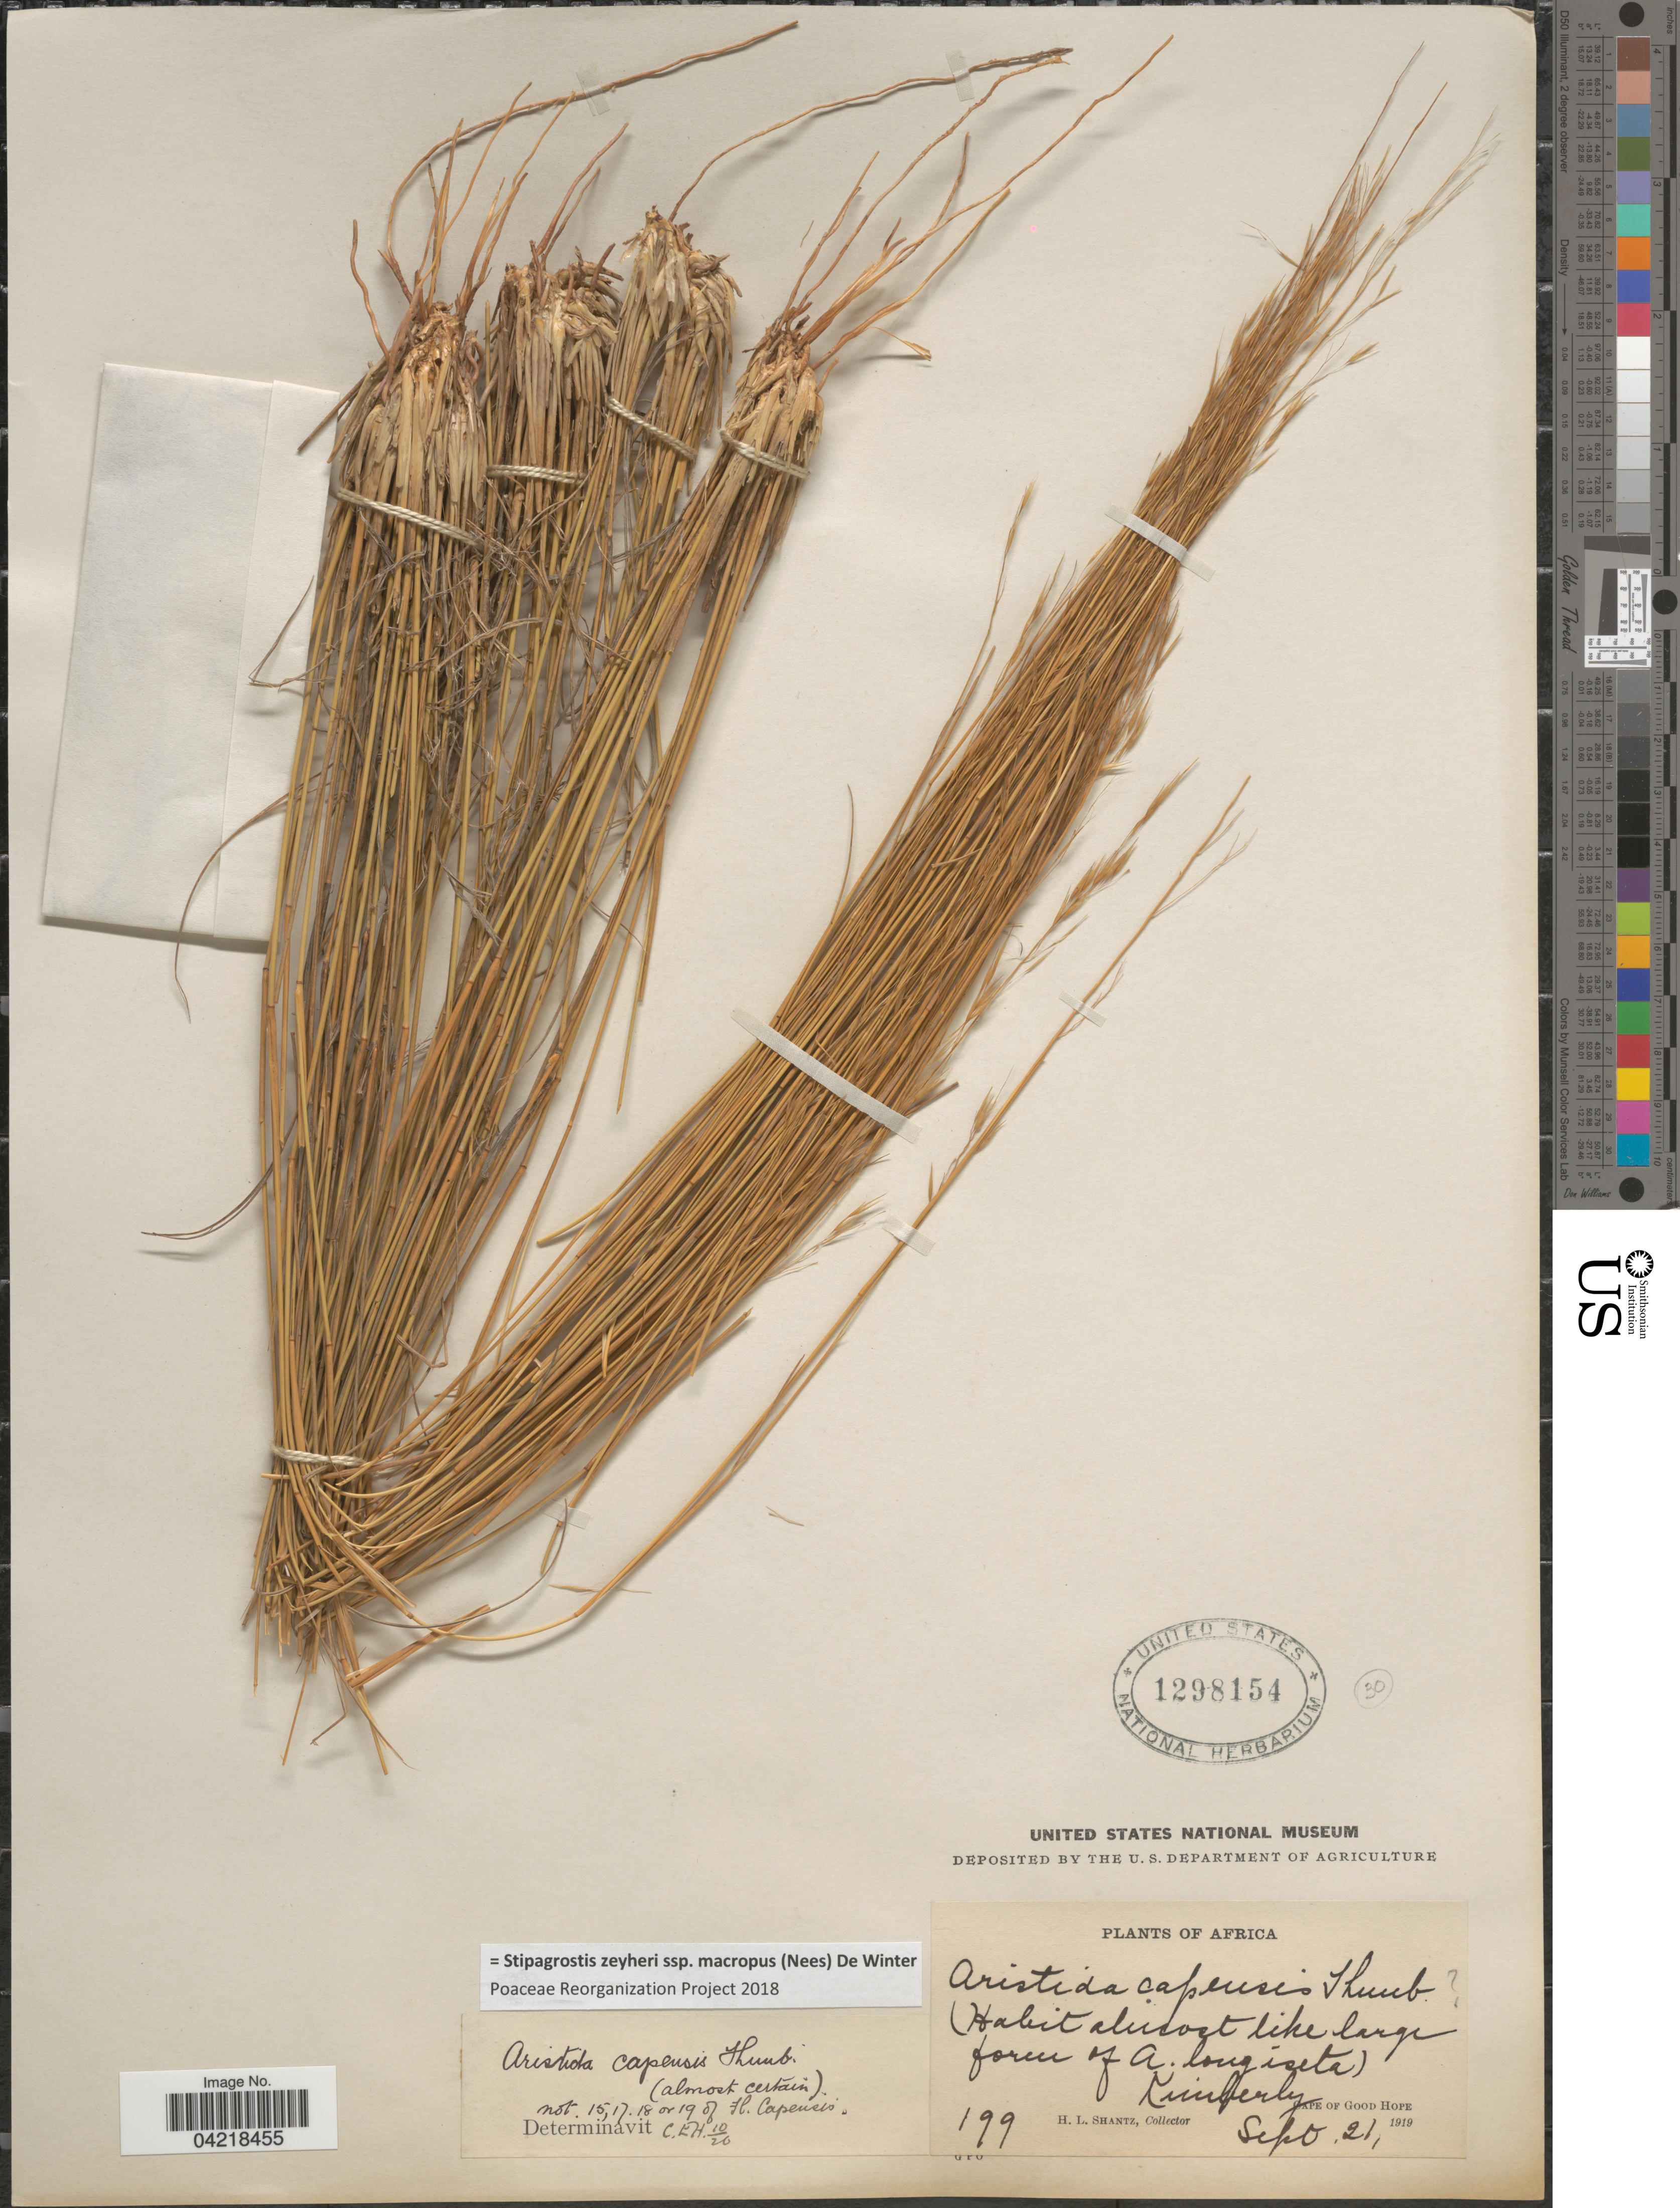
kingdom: Plantae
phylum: Tracheophyta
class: Liliopsida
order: Poales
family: Poaceae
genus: Stipagrostis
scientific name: Stipagrostis zeyheri subsp. macropus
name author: (Nees) De Winter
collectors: H. Shantz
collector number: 199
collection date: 1919-09-21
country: South Africa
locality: Africa. Kimberly. Cape of Good Hope.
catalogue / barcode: US 1298154